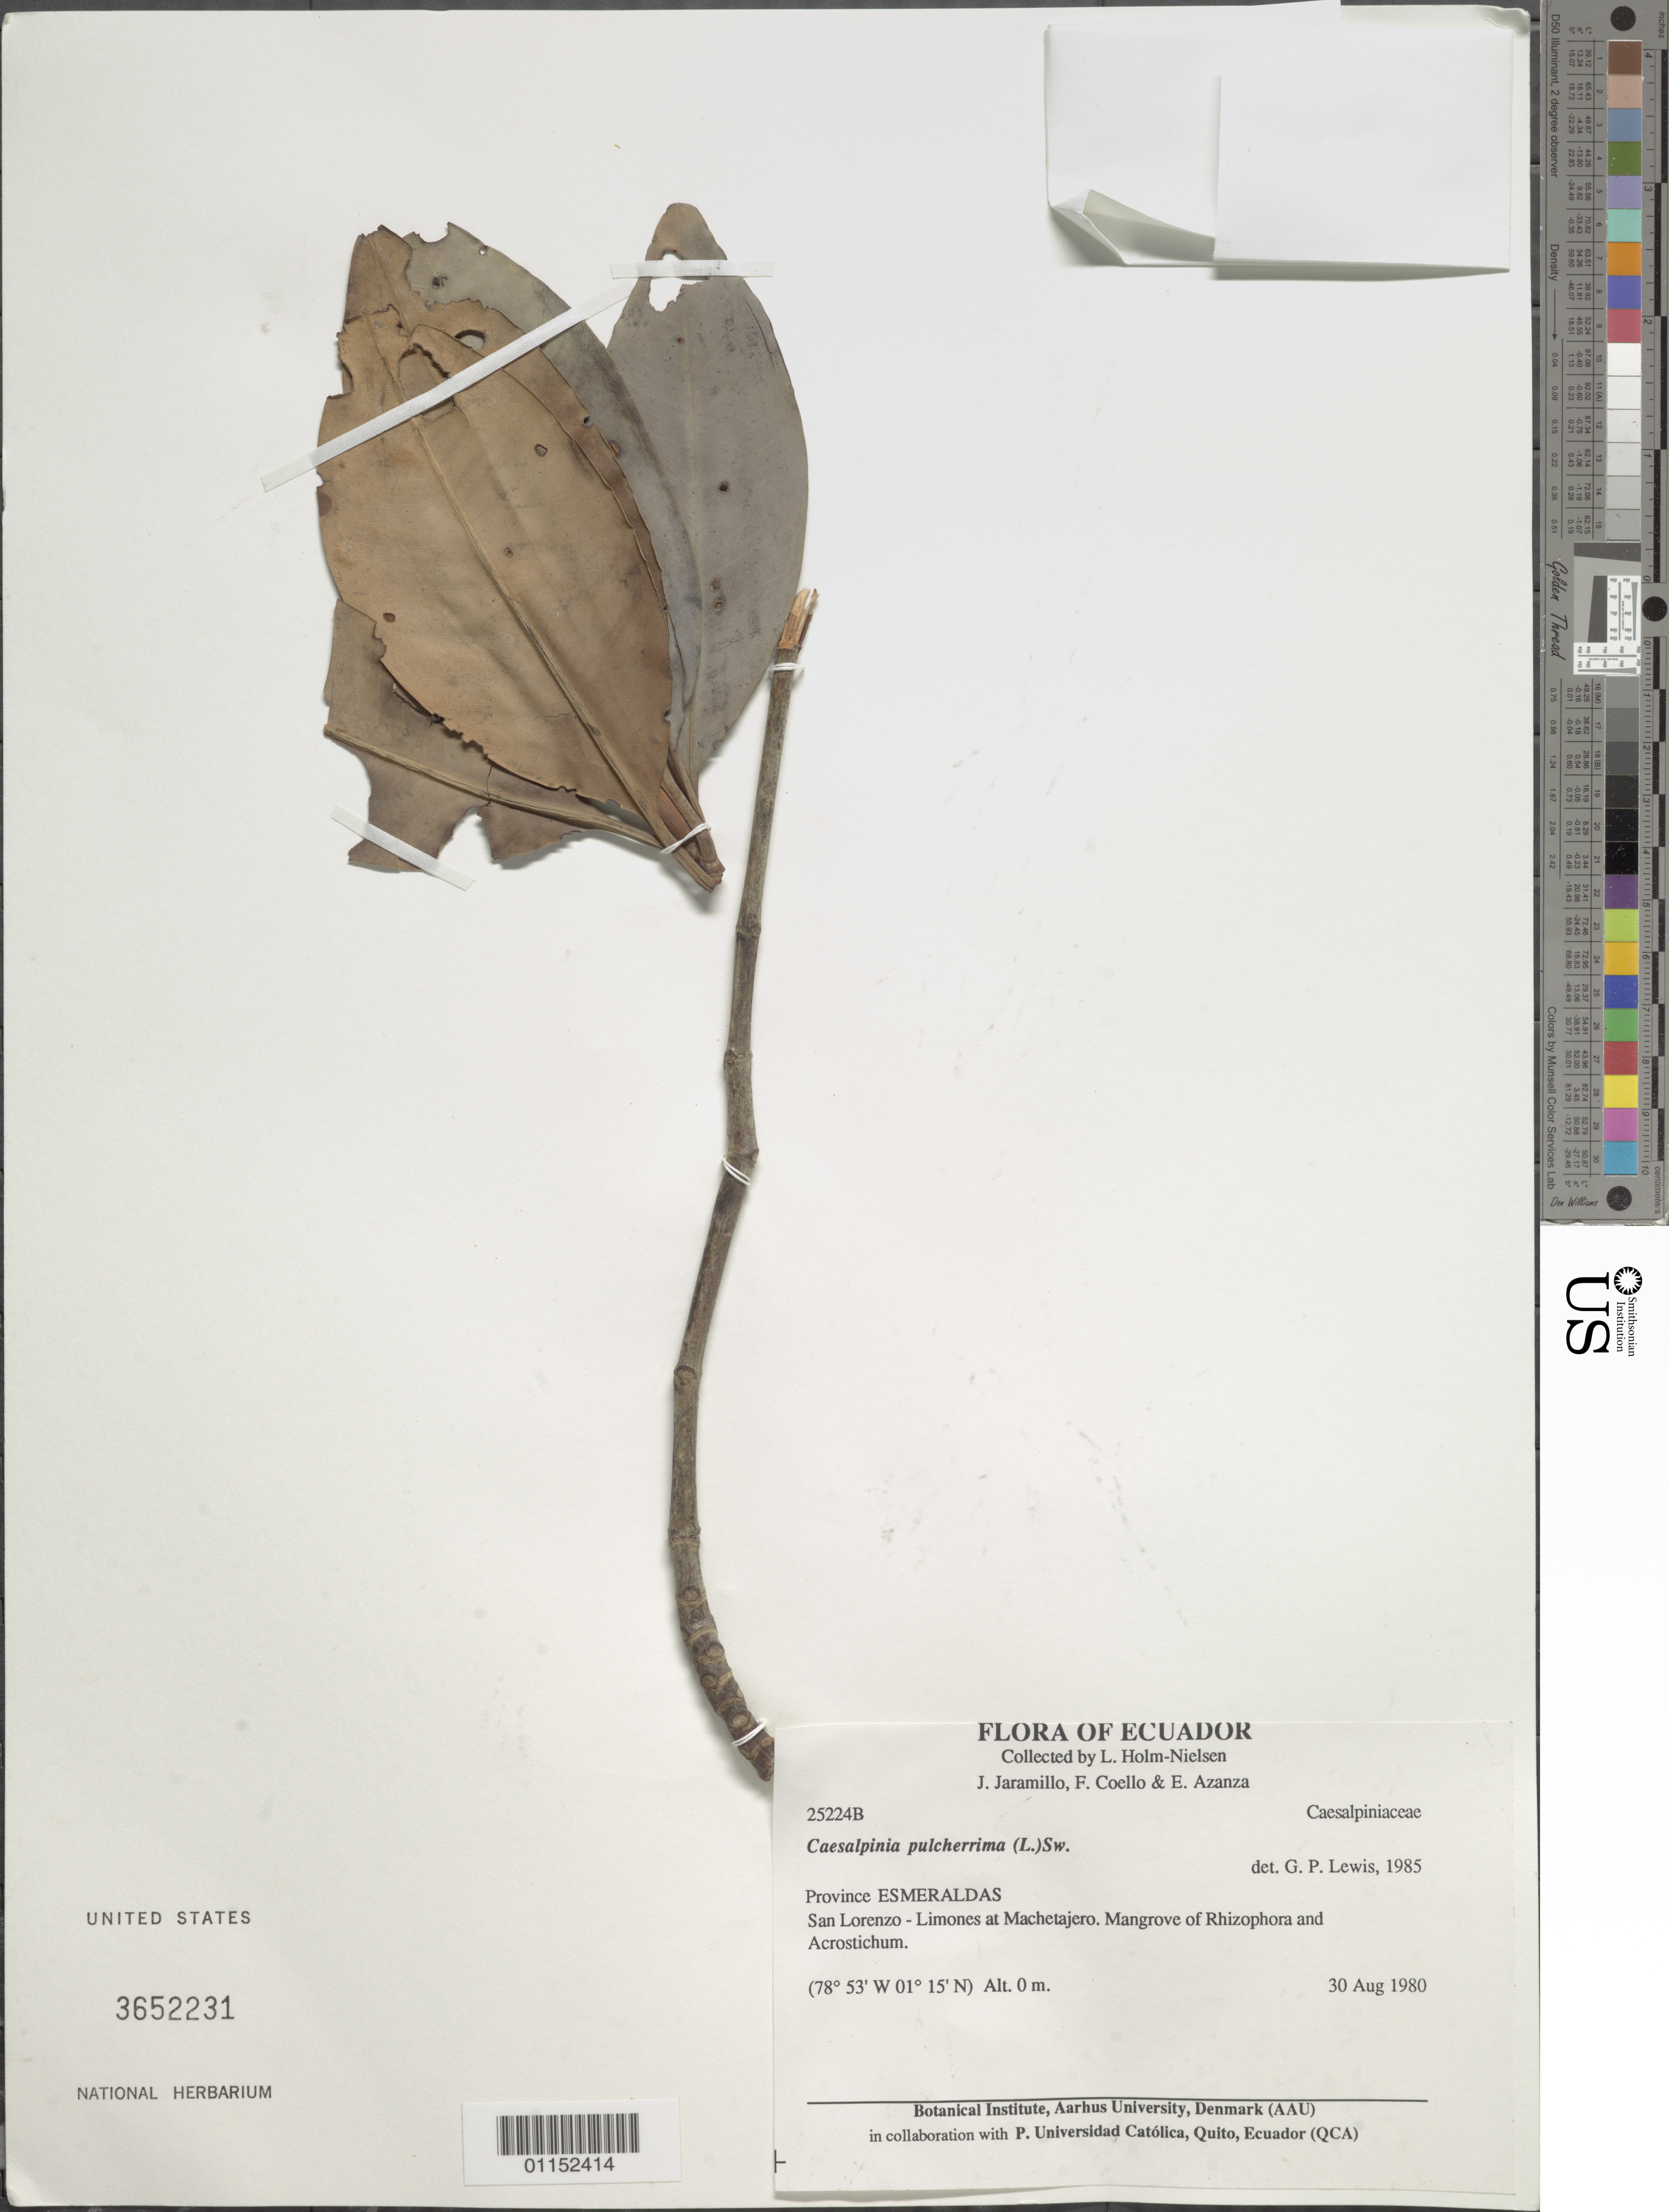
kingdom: Plantae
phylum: Tracheophyta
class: Magnoliopsida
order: Fabales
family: Fabaceae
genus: Caesalpinia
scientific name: Caesalpinia pulcherrima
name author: (L.) Sw.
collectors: L. B. Holm-Nielsen, J. L. Jaramillo, F. Coello & E. Azanza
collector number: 25224B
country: Ecuador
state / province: Esmeraldas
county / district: San Lorenzo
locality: Limones at Machetajero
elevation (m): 0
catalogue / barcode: US 3652231